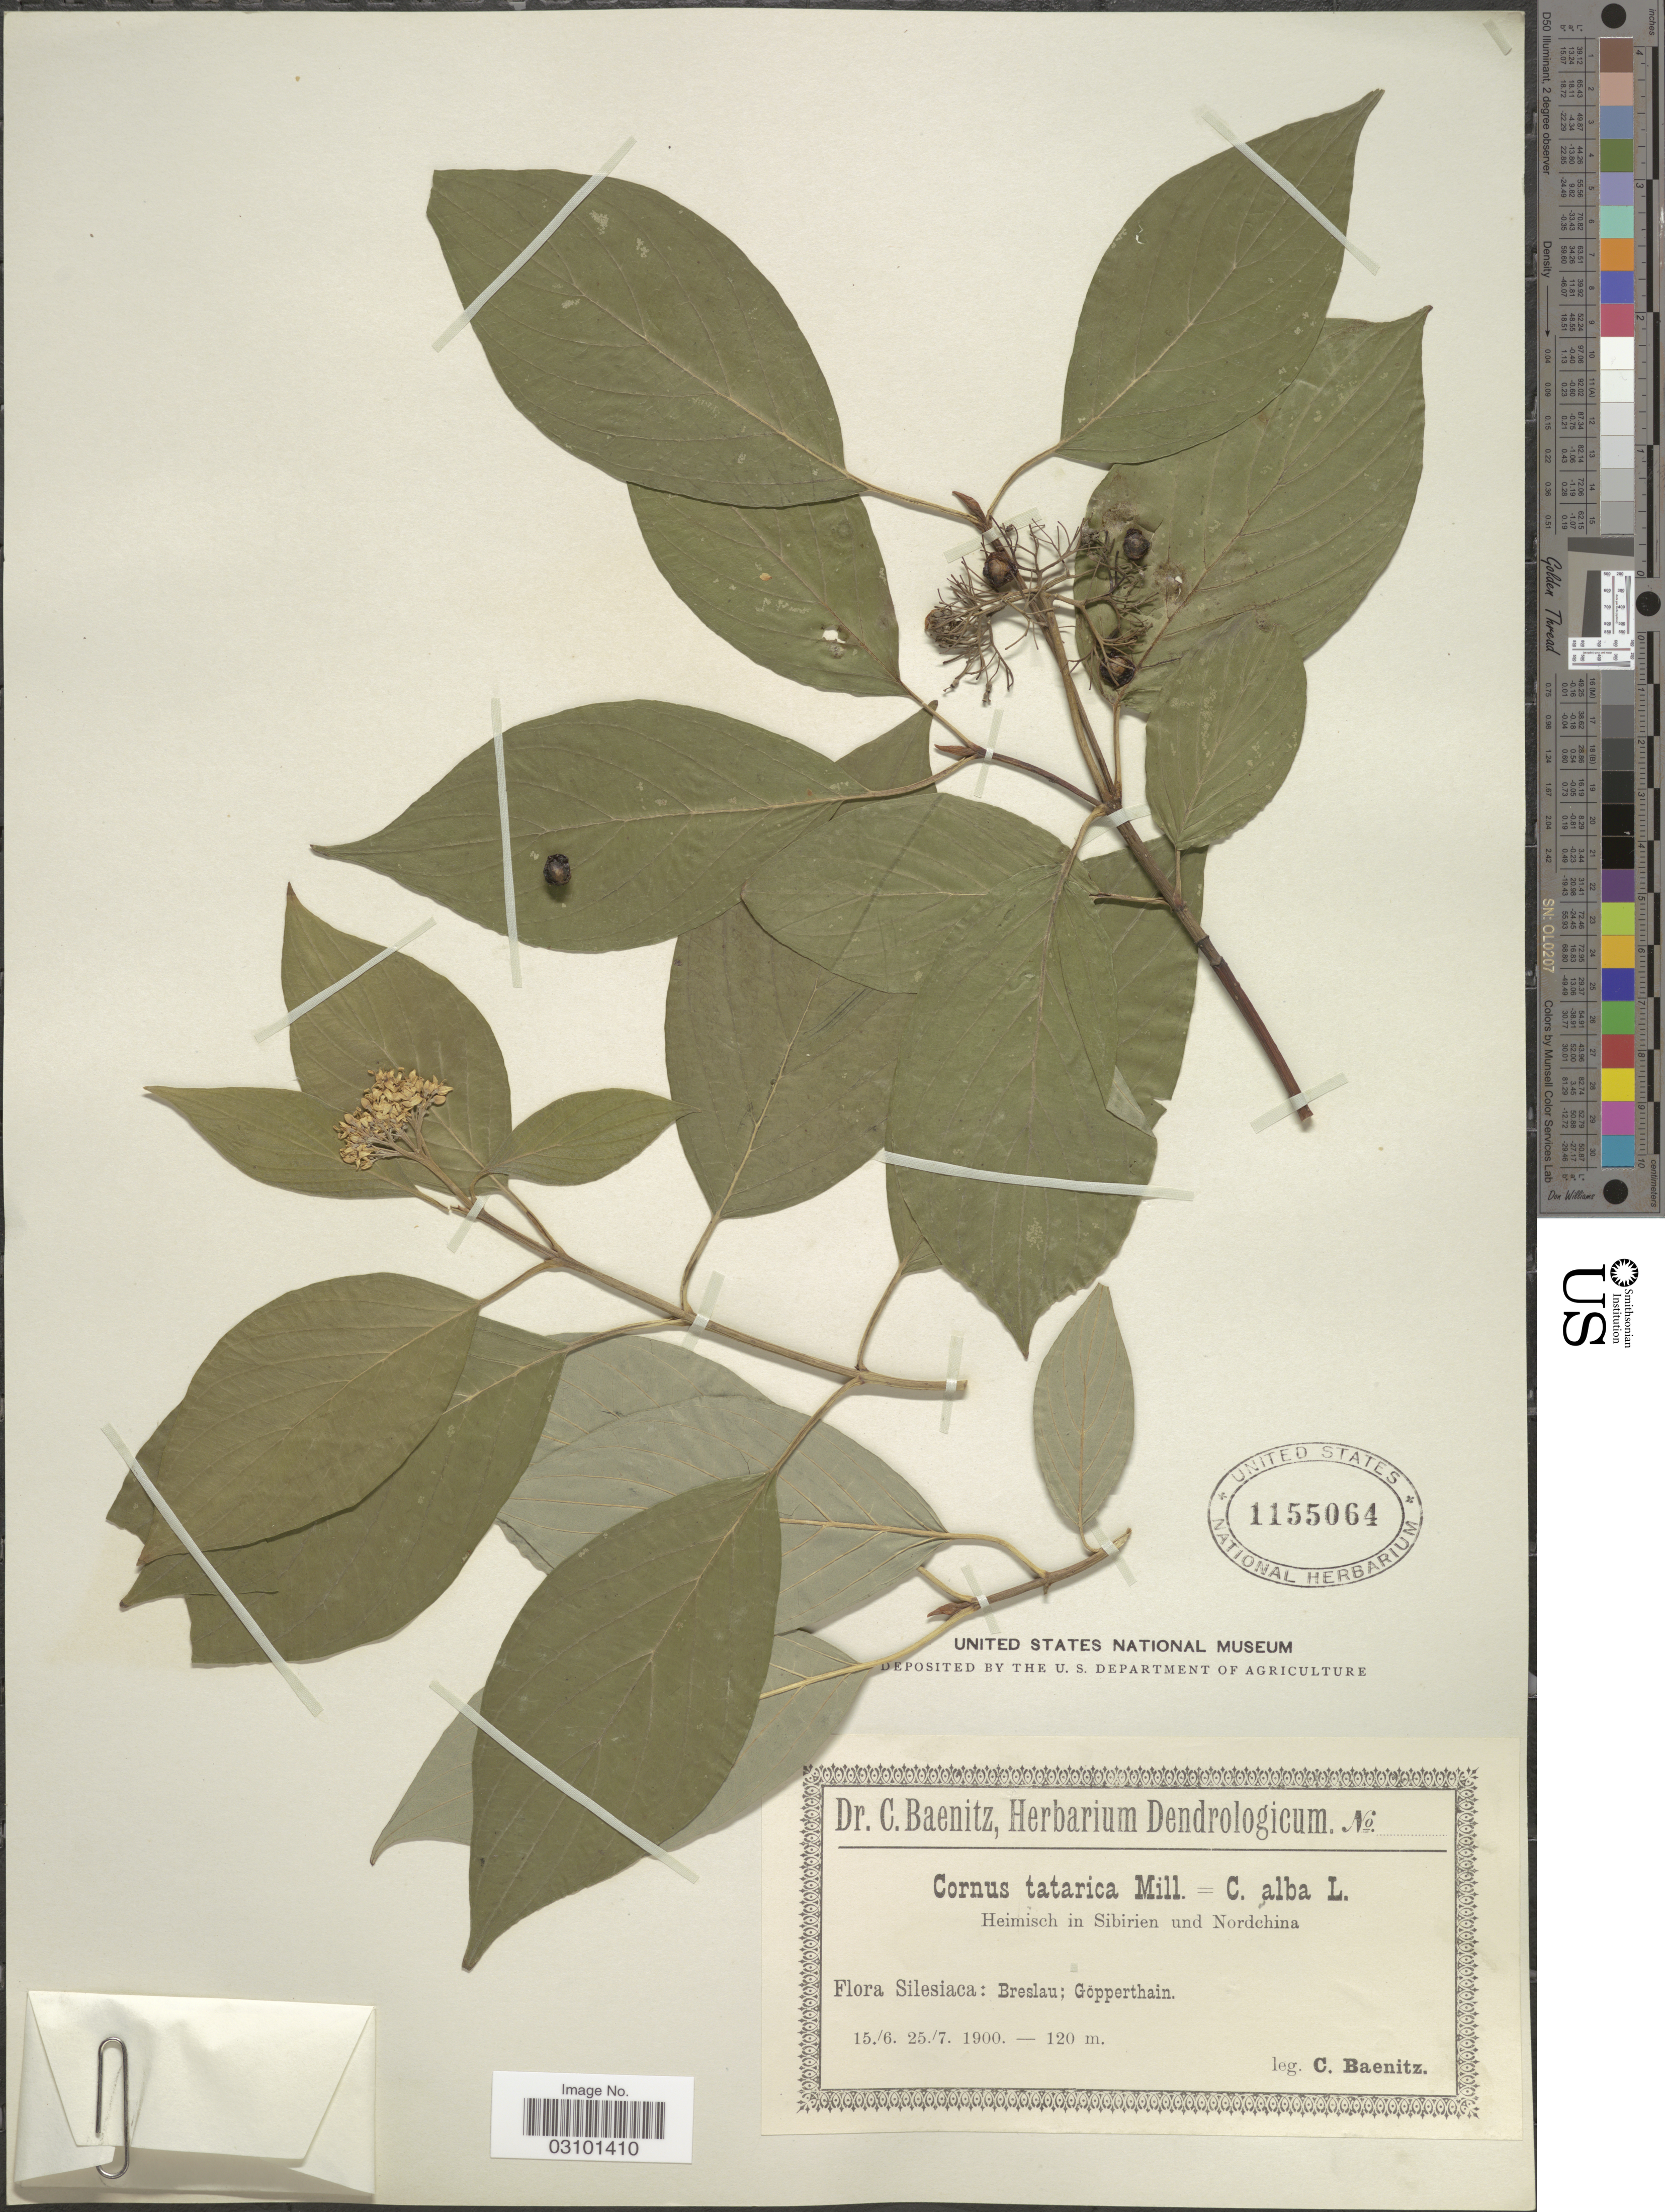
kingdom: Plantae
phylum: Tracheophyta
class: Magnoliopsida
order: Cornales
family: Cornaceae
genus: Cornus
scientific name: Cornus alba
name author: L.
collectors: C. G. Baenitz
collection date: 1900-06-15/1900-07-25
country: Poland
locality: Silesiaca: Breslau; Göpperthain.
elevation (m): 120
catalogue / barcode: US 1155064